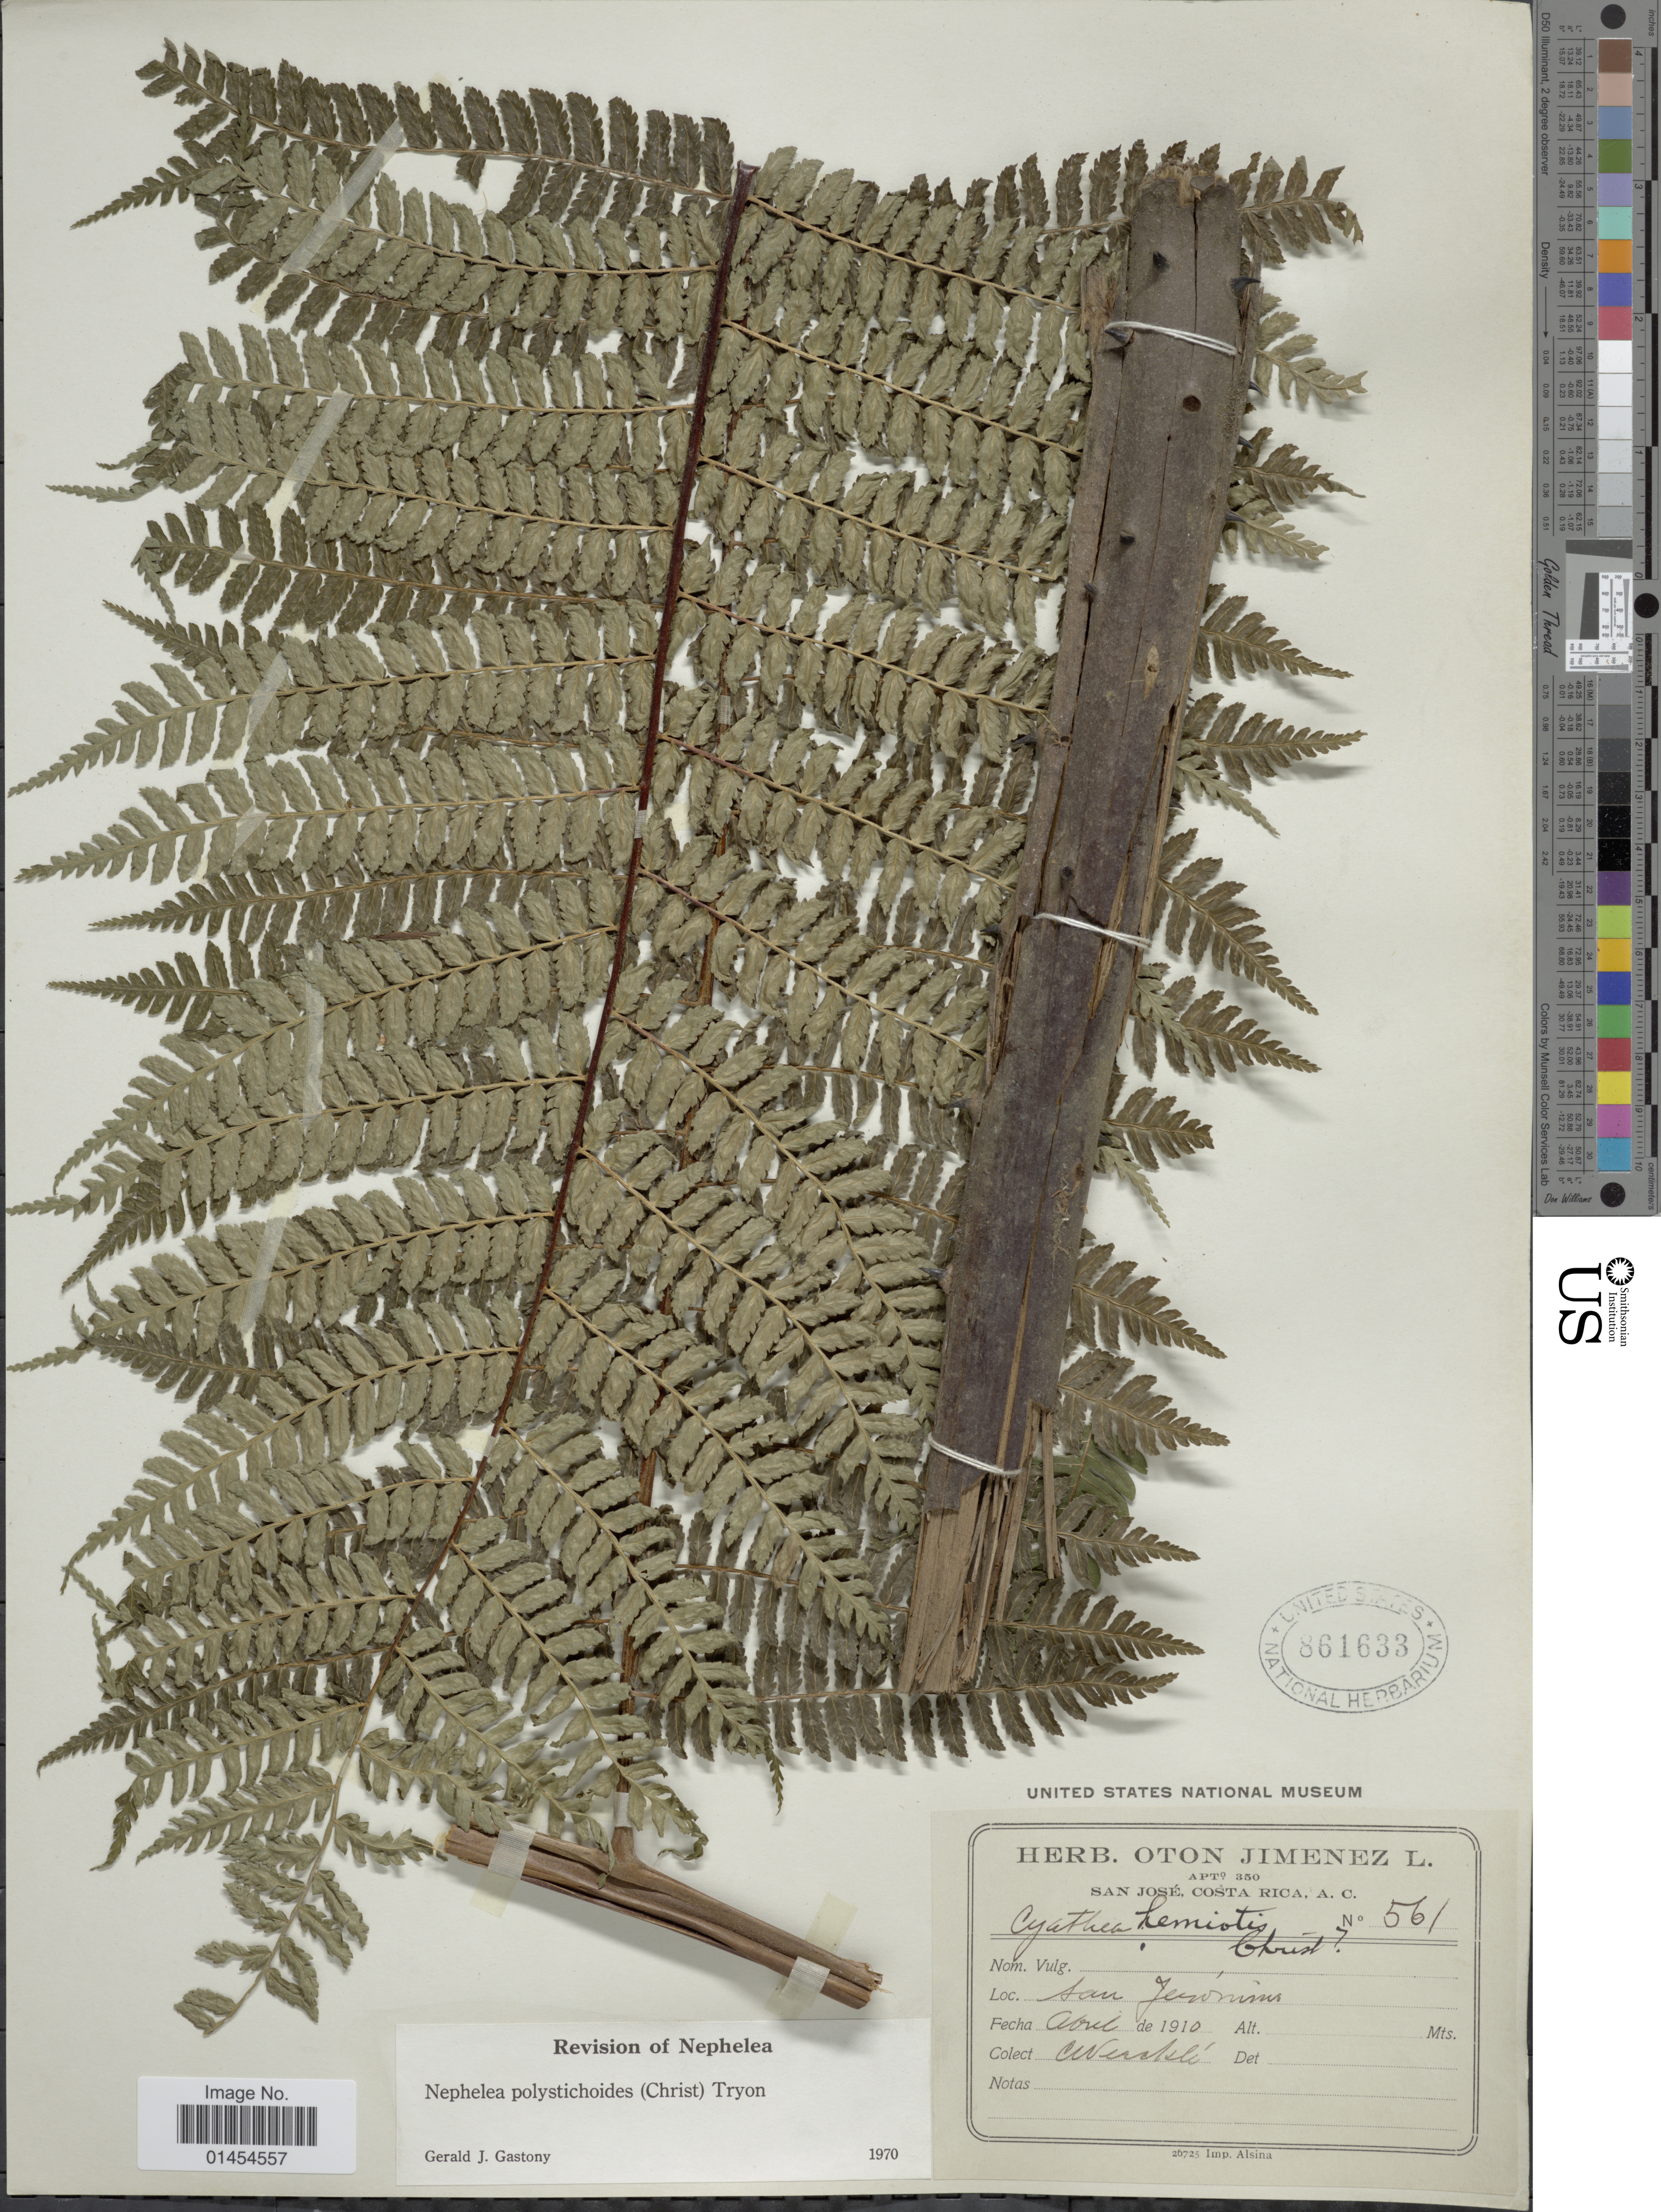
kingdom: Plantae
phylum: Tracheophyta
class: Polypodiopsida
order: Cyatheales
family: Cyatheaceae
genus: Alsophila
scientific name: Alsophila polystichoides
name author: Christ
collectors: C. Wercklé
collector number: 561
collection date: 1910-04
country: Costa Rica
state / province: San José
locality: A.C. San Jerónima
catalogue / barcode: US 861633